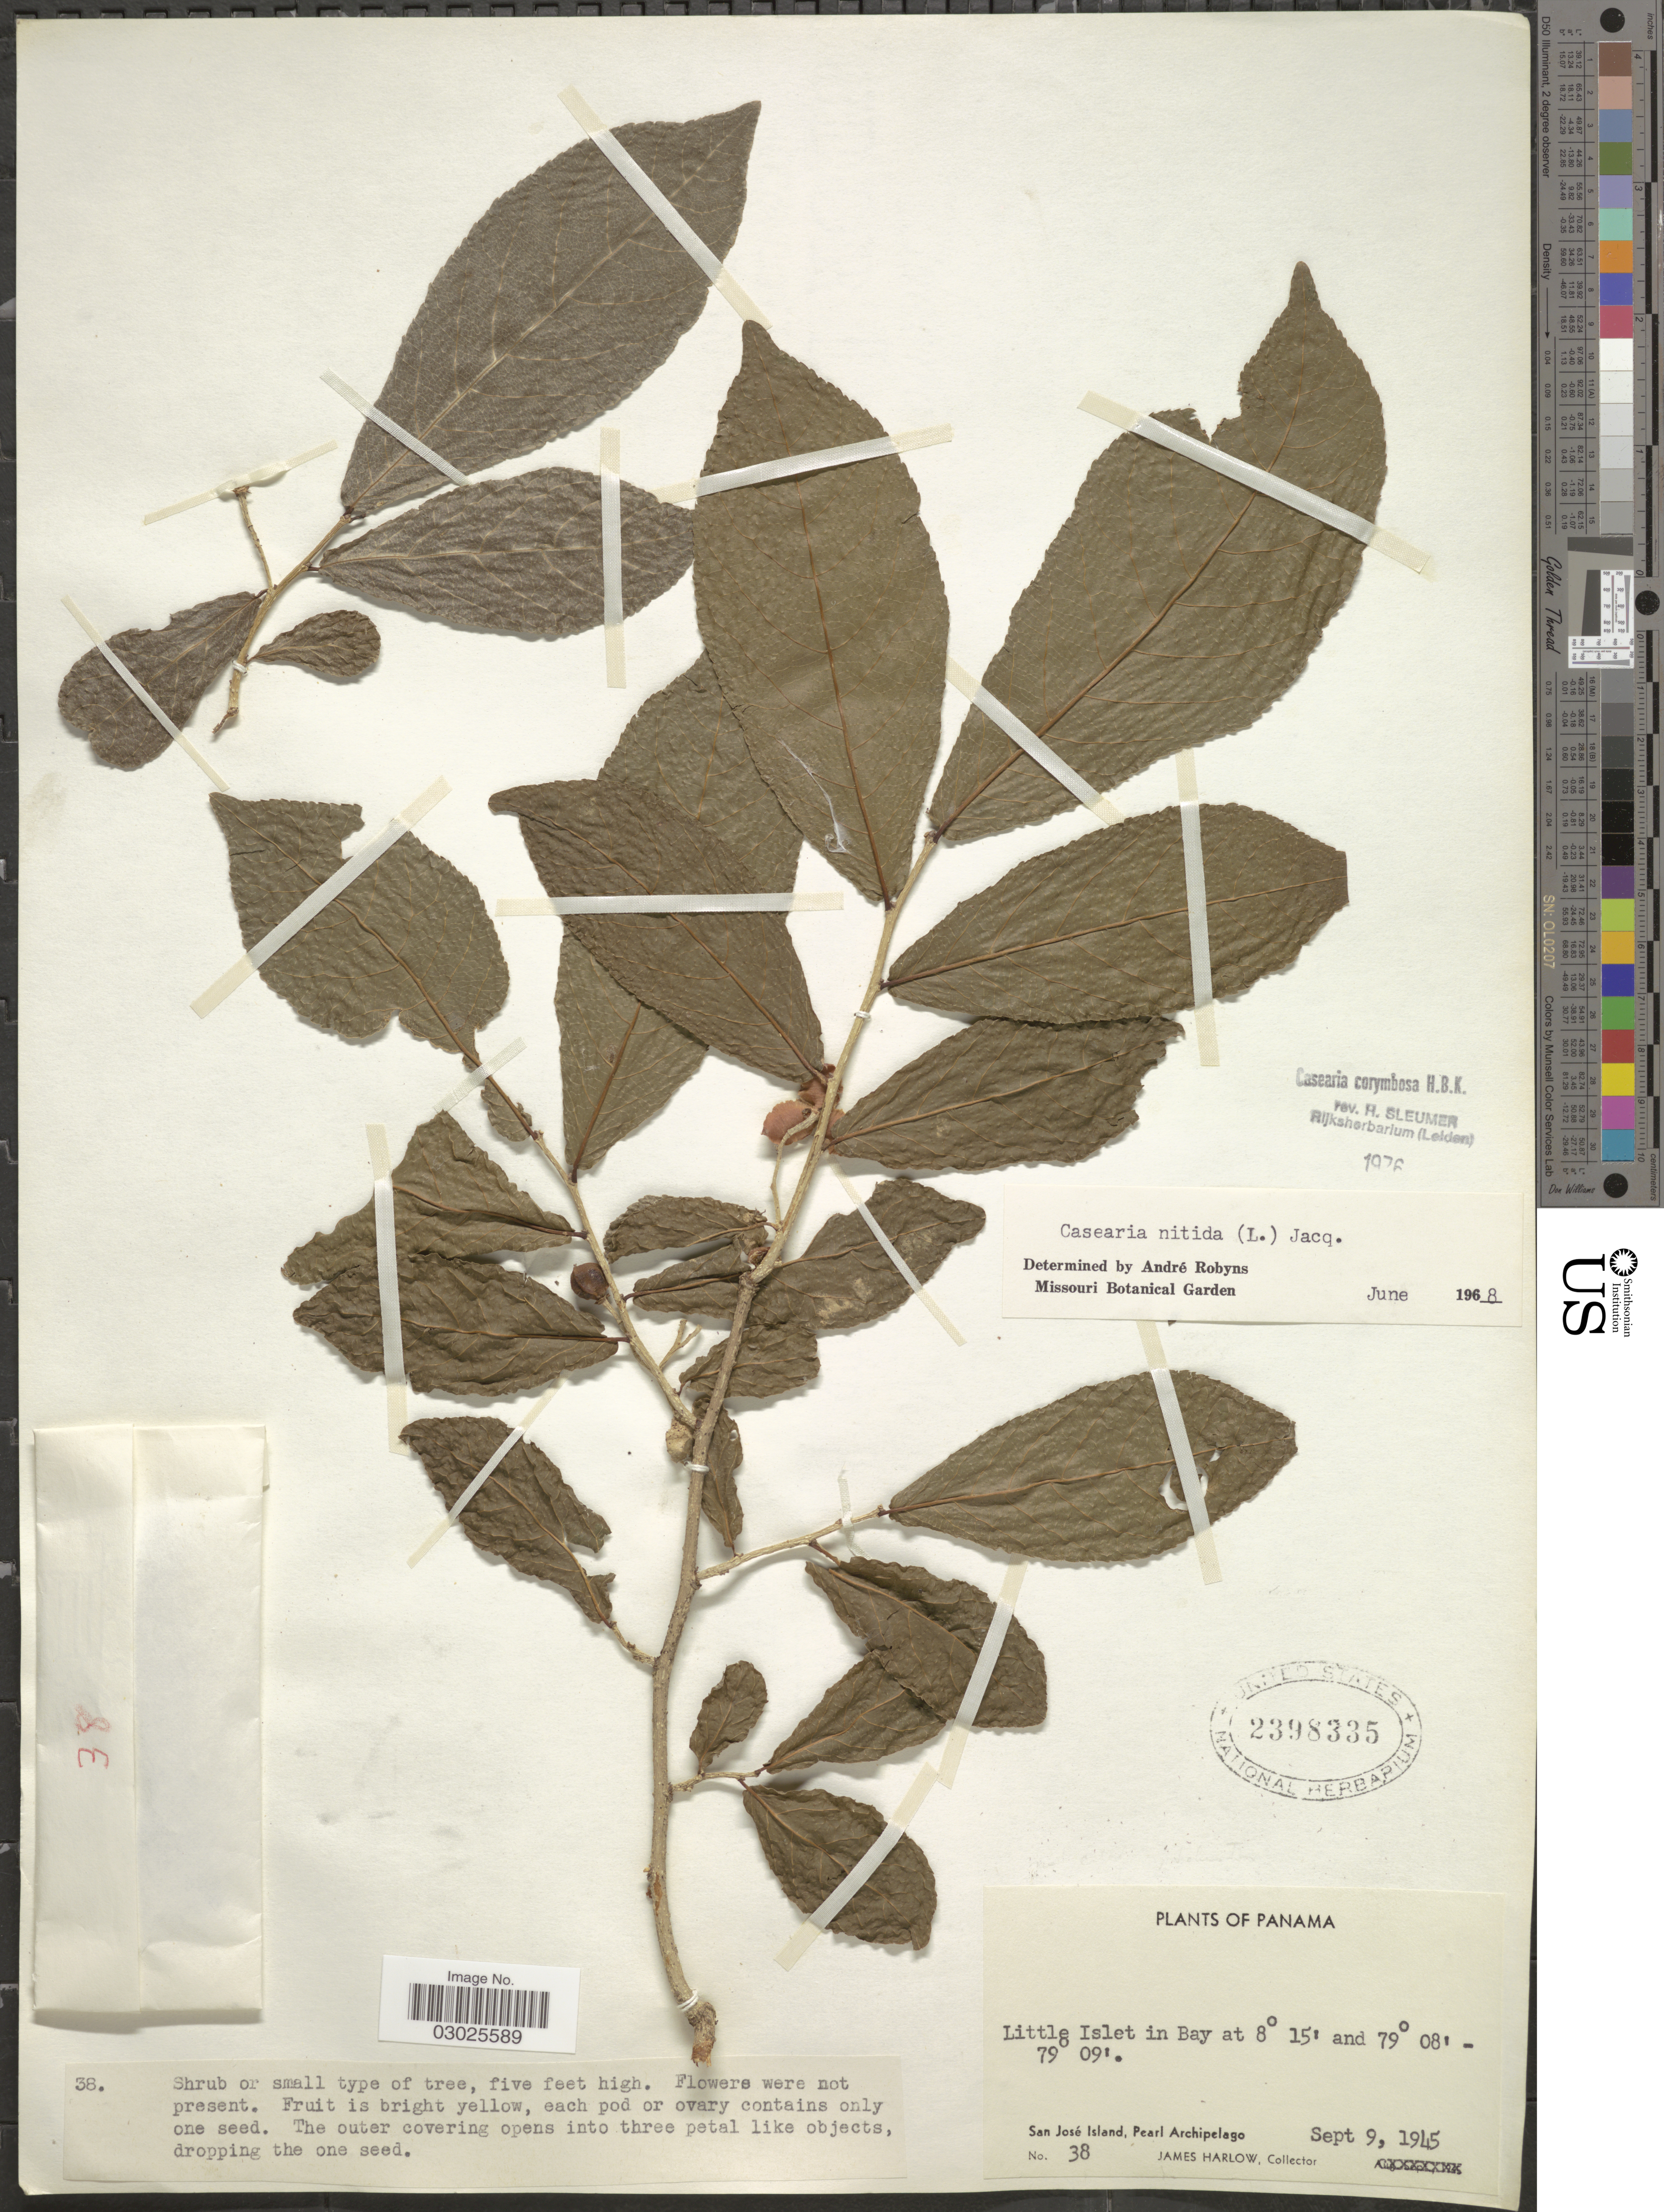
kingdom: Plantae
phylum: Tracheophyta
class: Magnoliopsida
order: Malpighiales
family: Salicaceae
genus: Casearia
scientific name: Casearia corymbosa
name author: Kunth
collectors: J. Harlow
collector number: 38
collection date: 1945-09-09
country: Panama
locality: Little Islet in Bay. San José Island, Pearl Archipelago.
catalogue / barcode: US 2398335